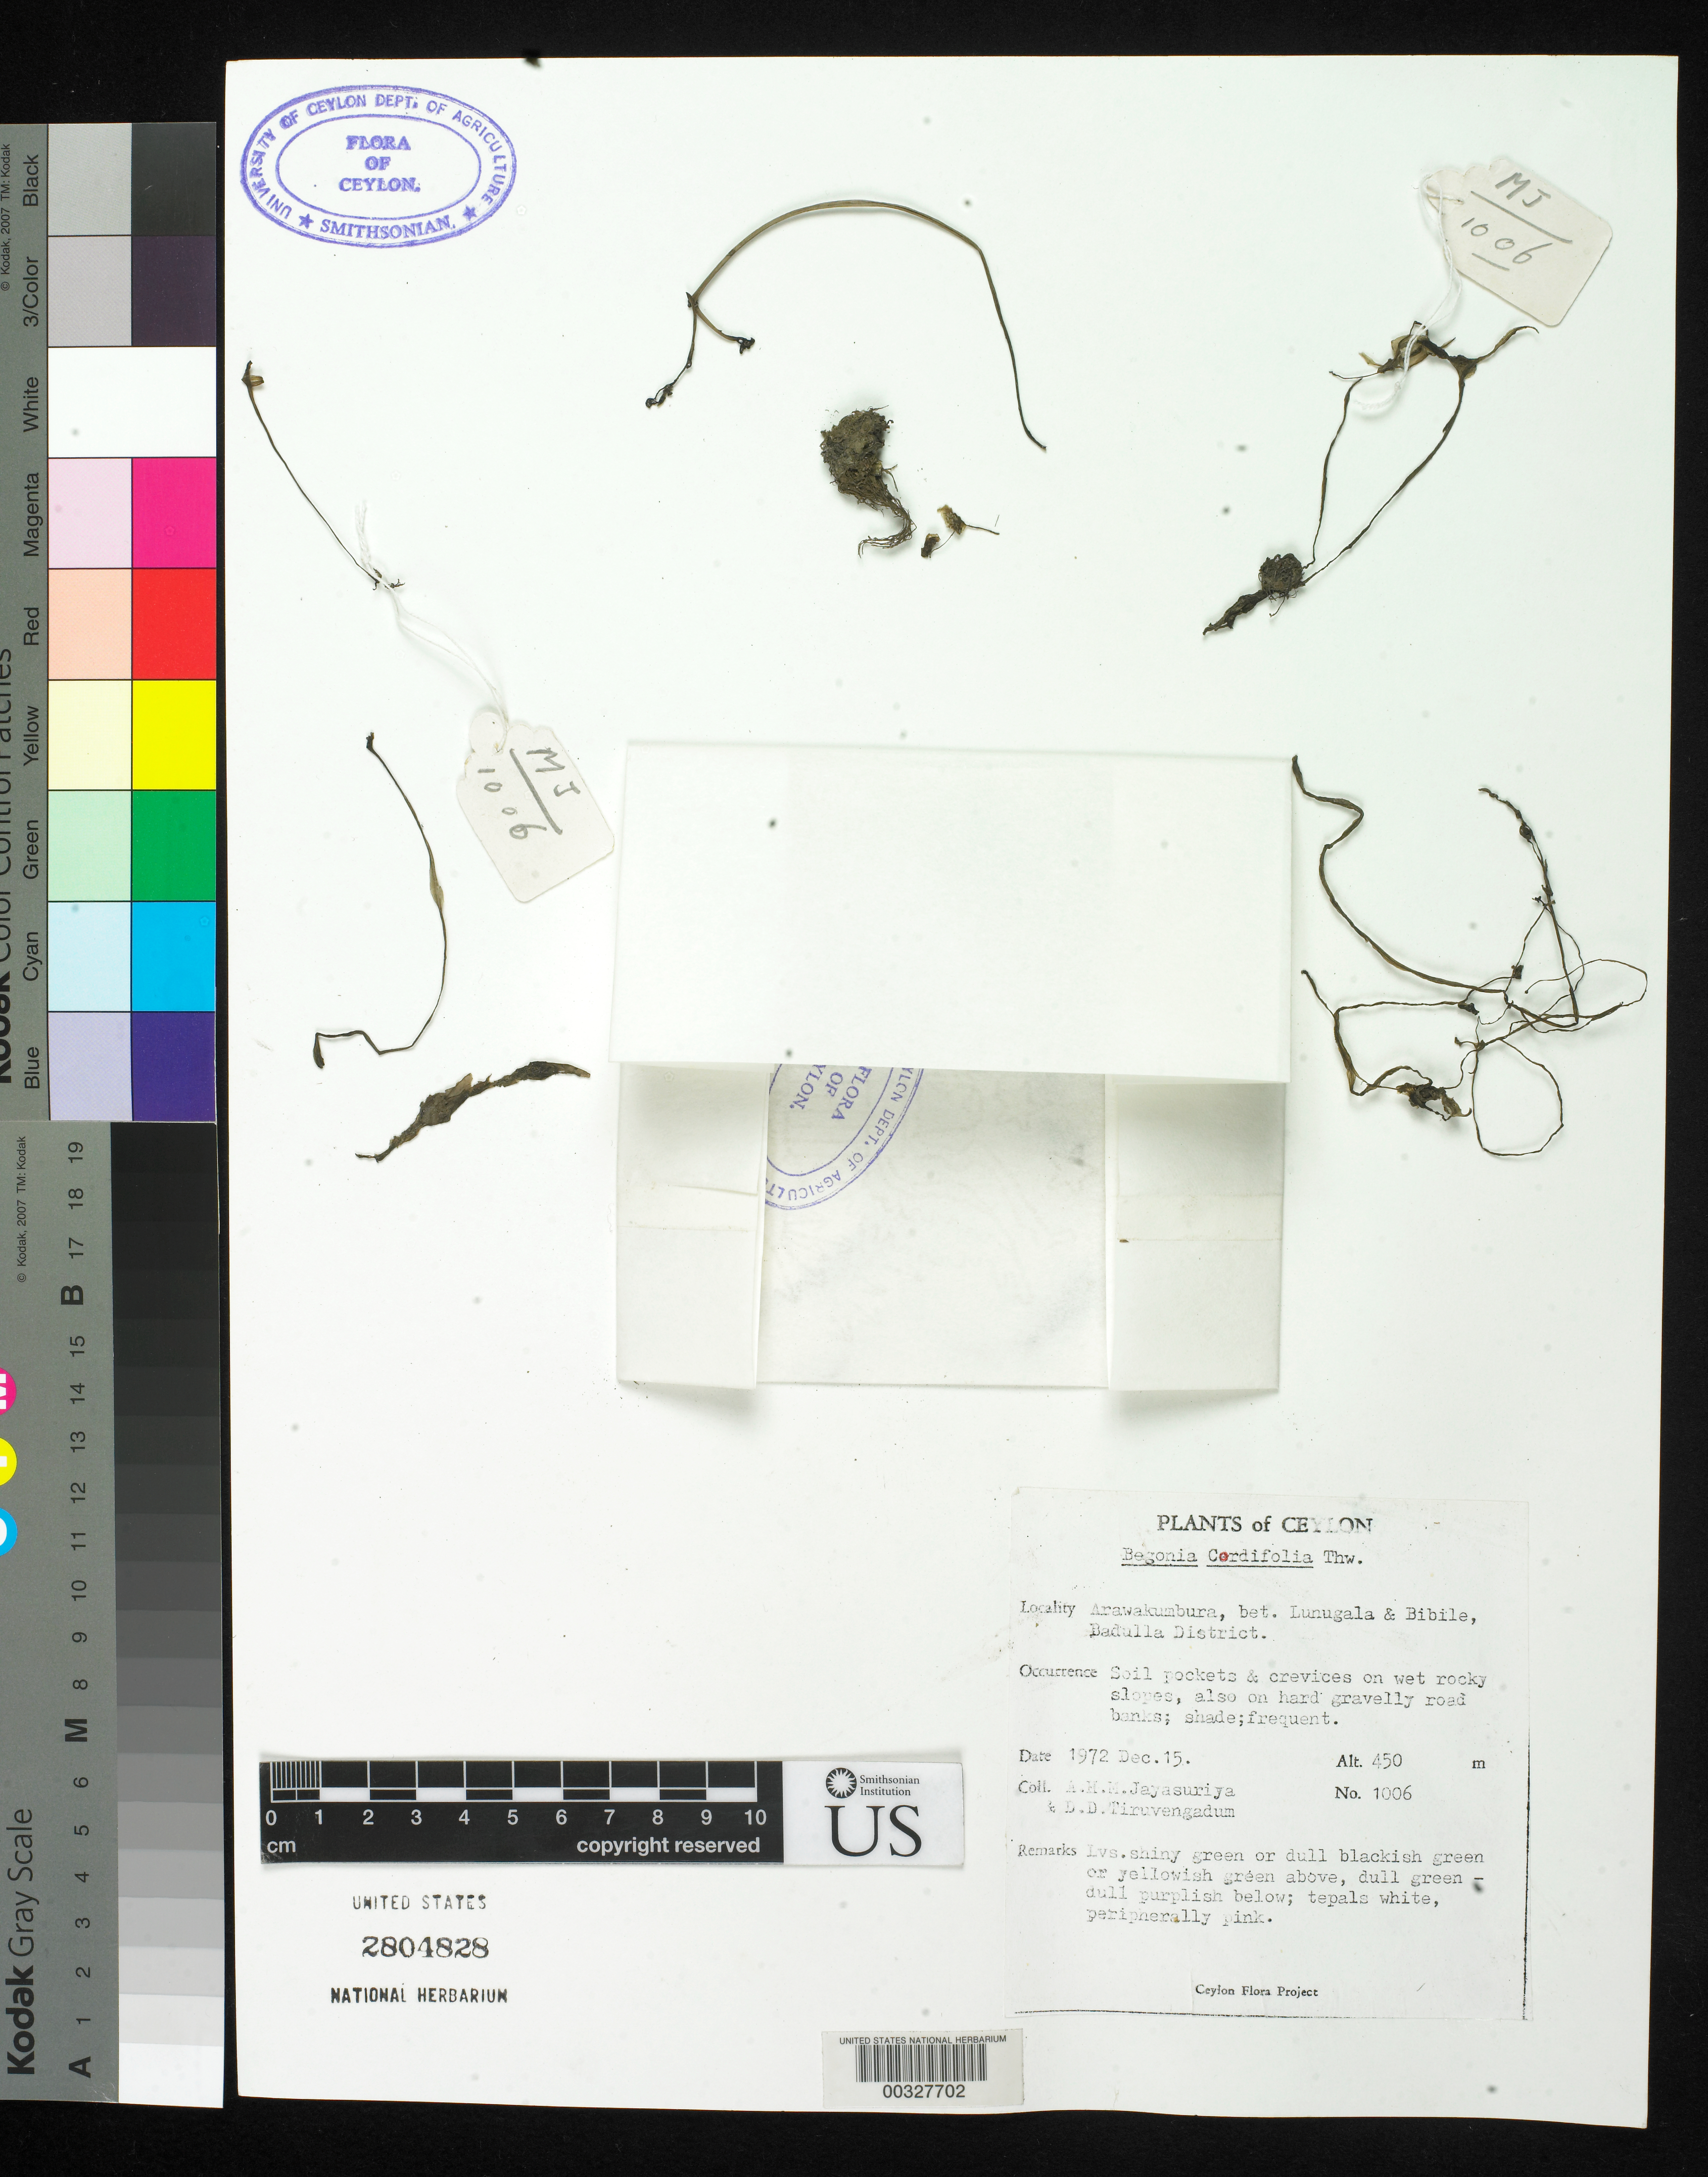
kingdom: Plantae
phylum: Tracheophyta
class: Magnoliopsida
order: Cucurbitales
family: Begoniaceae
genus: Begonia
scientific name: Begonia cordifolia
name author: (Wight) Thwaites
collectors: A. H. Jayasuriya & D. Tirvengadum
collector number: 1006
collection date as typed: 15 Dec 1972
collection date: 1972-12-15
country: Sri Lanka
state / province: Western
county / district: Badulla Dist.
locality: Arawakumbura, between lunugala & bibile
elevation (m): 450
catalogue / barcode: US 2804828